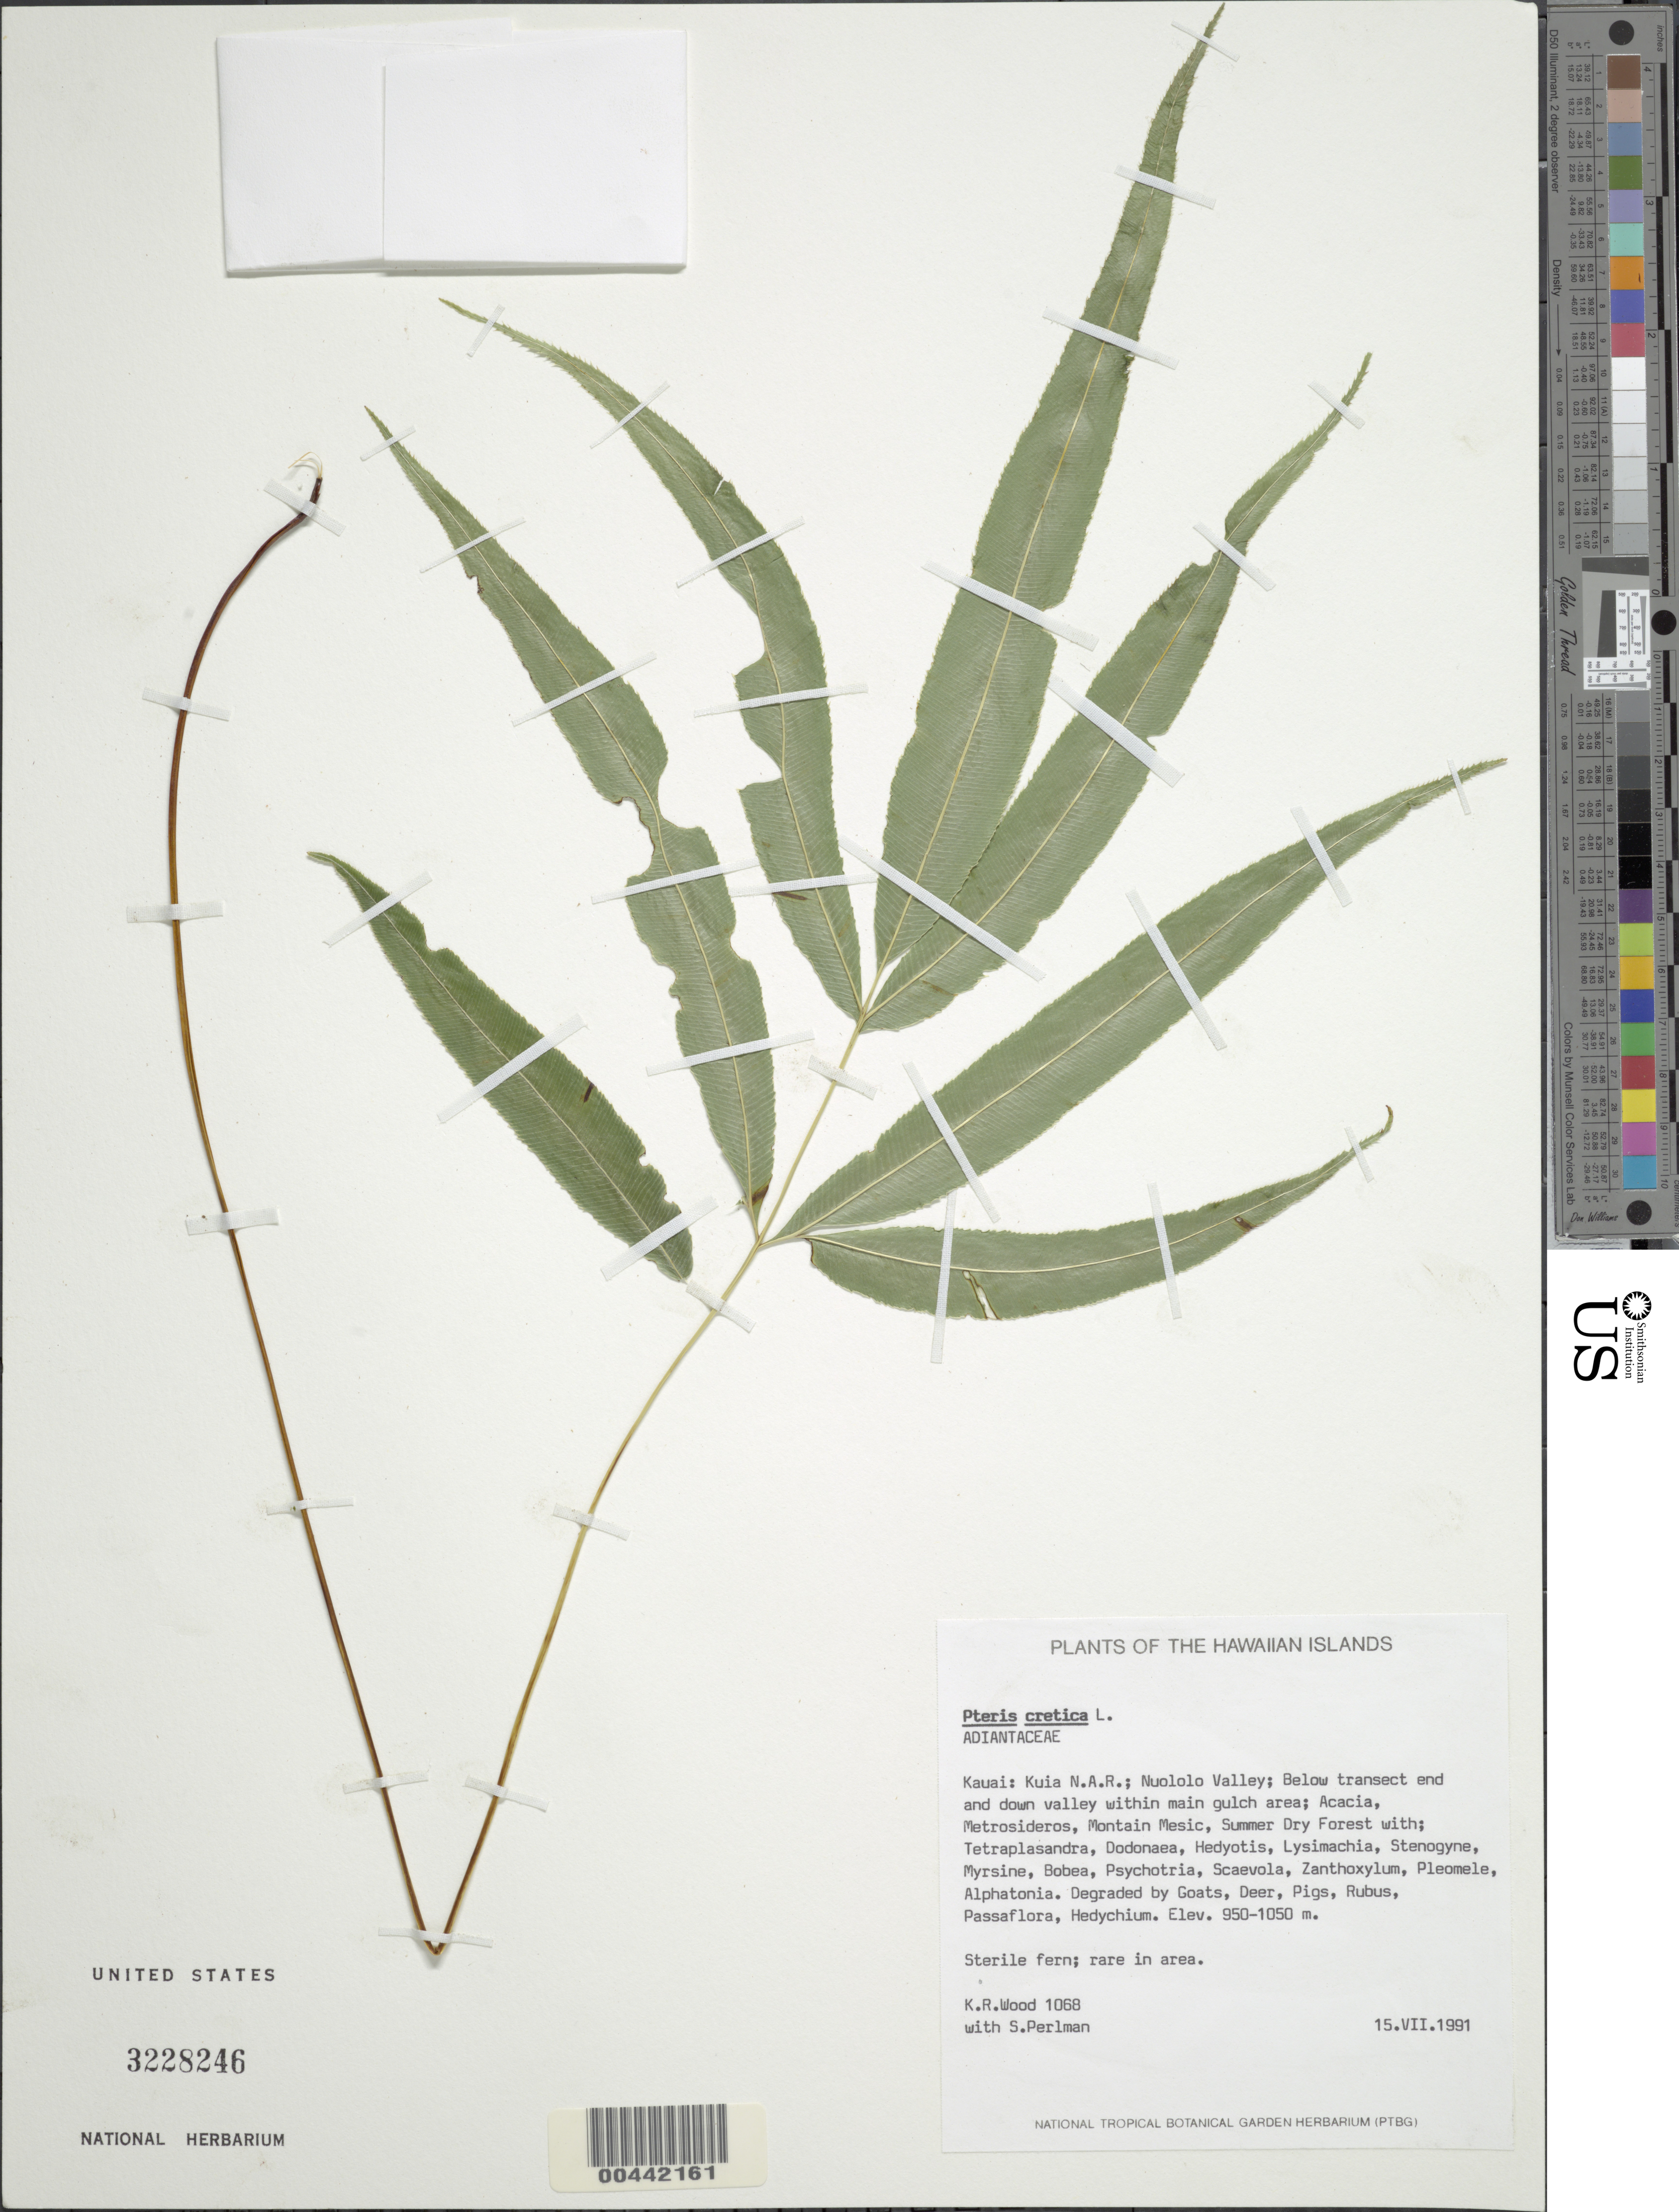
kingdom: Plantae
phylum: Tracheophyta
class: Polypodiopsida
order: Polypodiales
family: Pteridaceae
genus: Pteris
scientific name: Pteris cretica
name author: L.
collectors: K. R. Wood & S. P. Perlman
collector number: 1068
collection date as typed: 15 Jul 1991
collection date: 1991-07-15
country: United States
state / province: Hawaii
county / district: Kauai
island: Kaua'i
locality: Kuia N.A.R., Nuololo Valley, below transect end and down valley within main gulch area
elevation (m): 950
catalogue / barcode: US 3228246